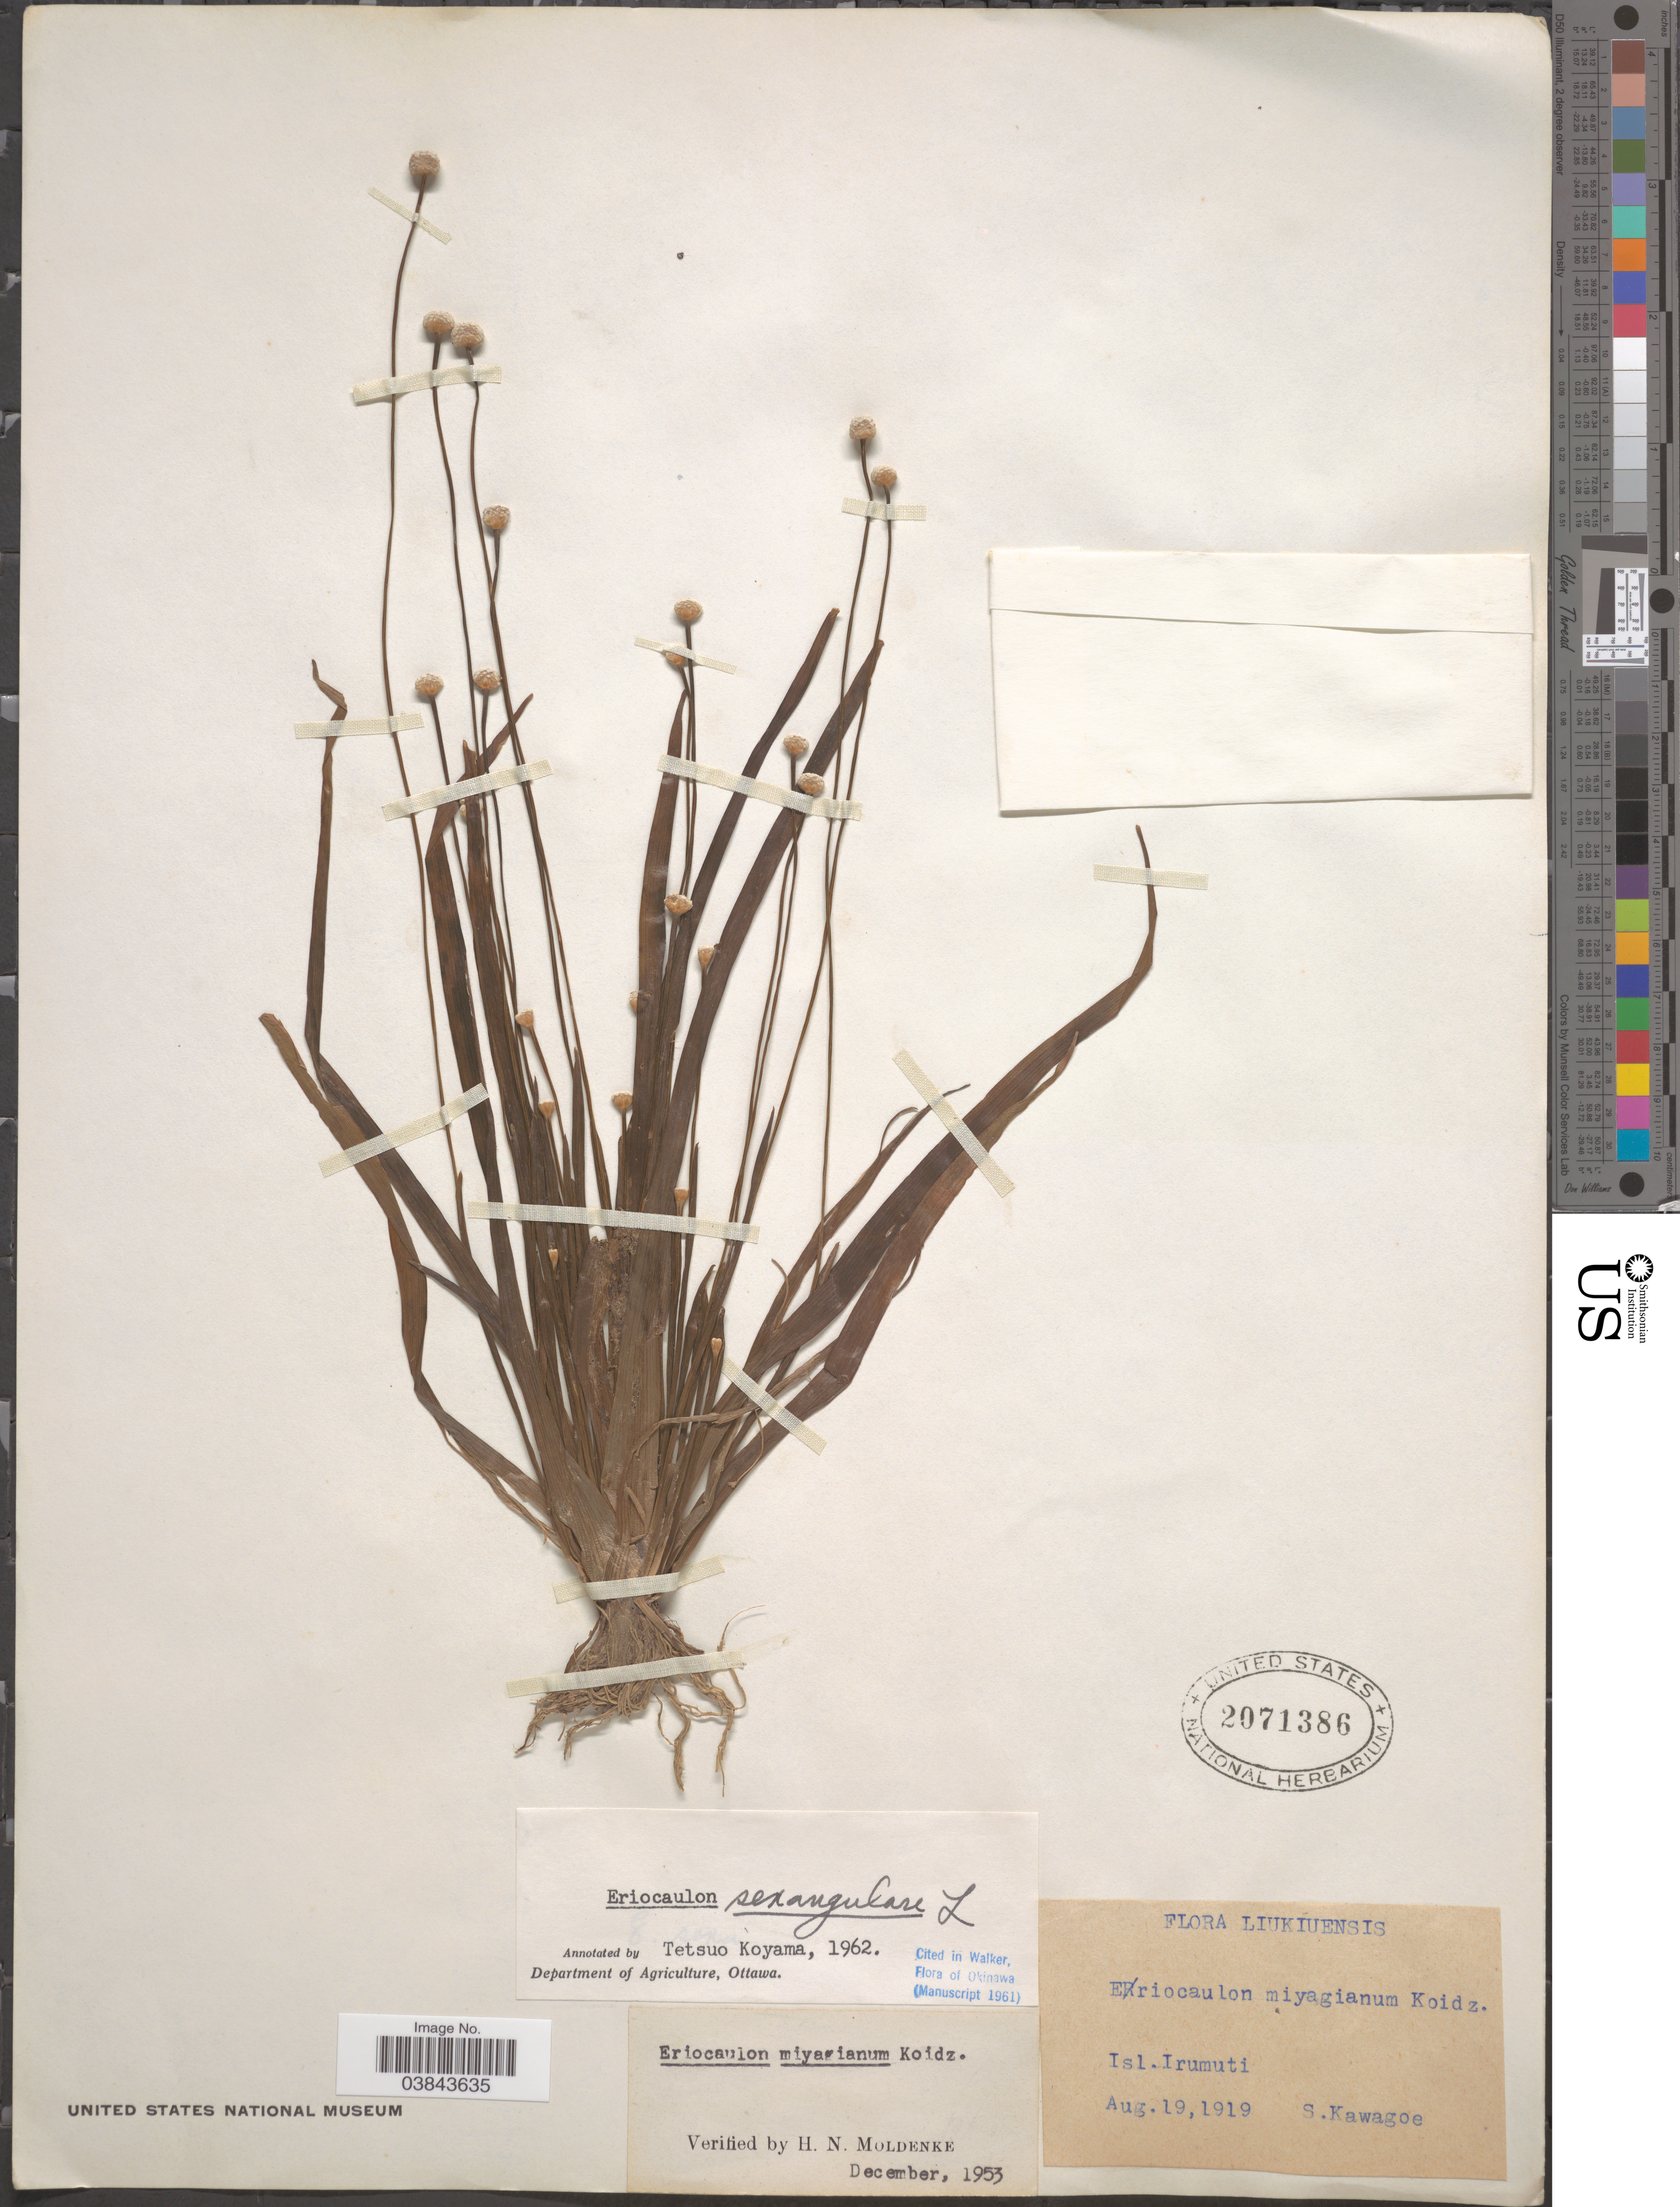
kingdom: Plantae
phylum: Tracheophyta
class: Liliopsida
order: Poales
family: Eriocaulaceae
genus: Eriocaulon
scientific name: Eriocaulon sexangulare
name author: L.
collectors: S. Kawagoe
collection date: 1919-08-19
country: Japan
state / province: Okinawa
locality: Liukiuensis. Isl. Irumuti.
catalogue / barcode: US 2071386